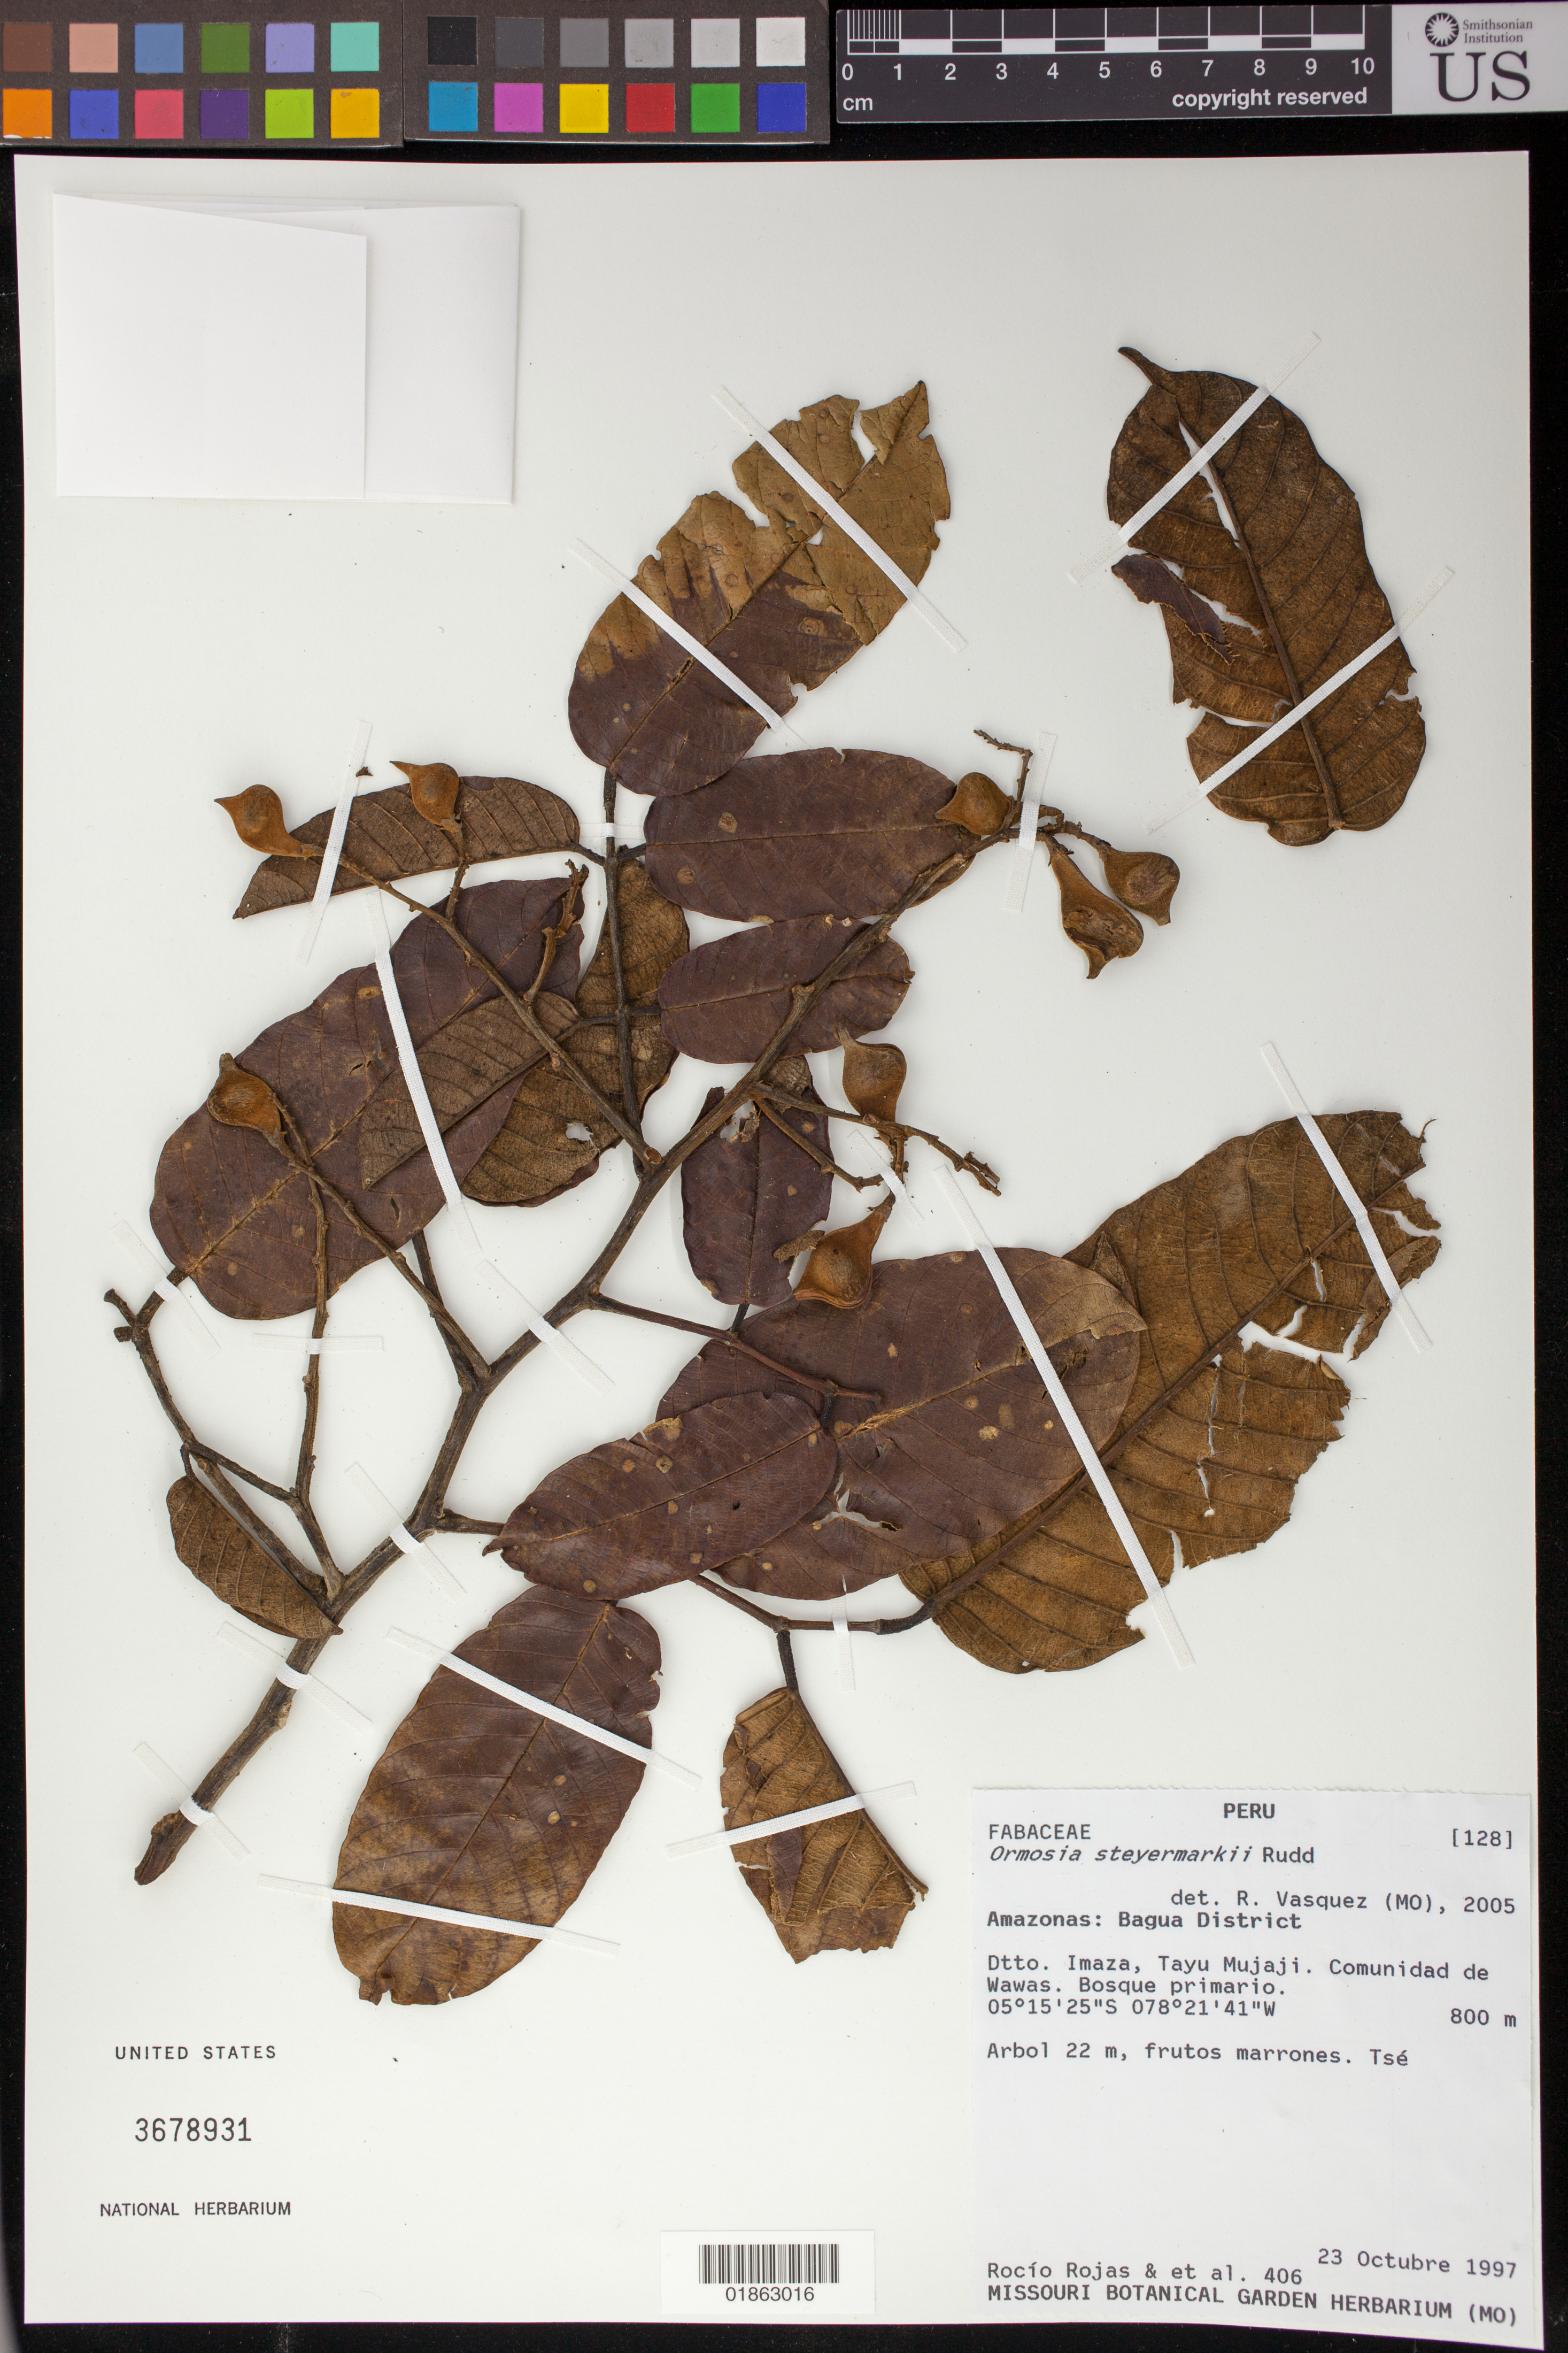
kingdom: Plantae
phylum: Tracheophyta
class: Magnoliopsida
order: Fabales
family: Fabaceae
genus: Ormosia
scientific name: Ormosia steyermarkii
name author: Rudd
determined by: Vásquez, R.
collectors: R. Rojas et al.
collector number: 406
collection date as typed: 23 Octubre 1997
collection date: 1997-10-23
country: Peru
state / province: Amazonas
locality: Bagua District, Dtto. Imaza, Tayu Mujaji, Comunidad de Wawas.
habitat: Bosque primario.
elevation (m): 800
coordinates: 5 15 25 S, 78 21 41 W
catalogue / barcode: US 3678931